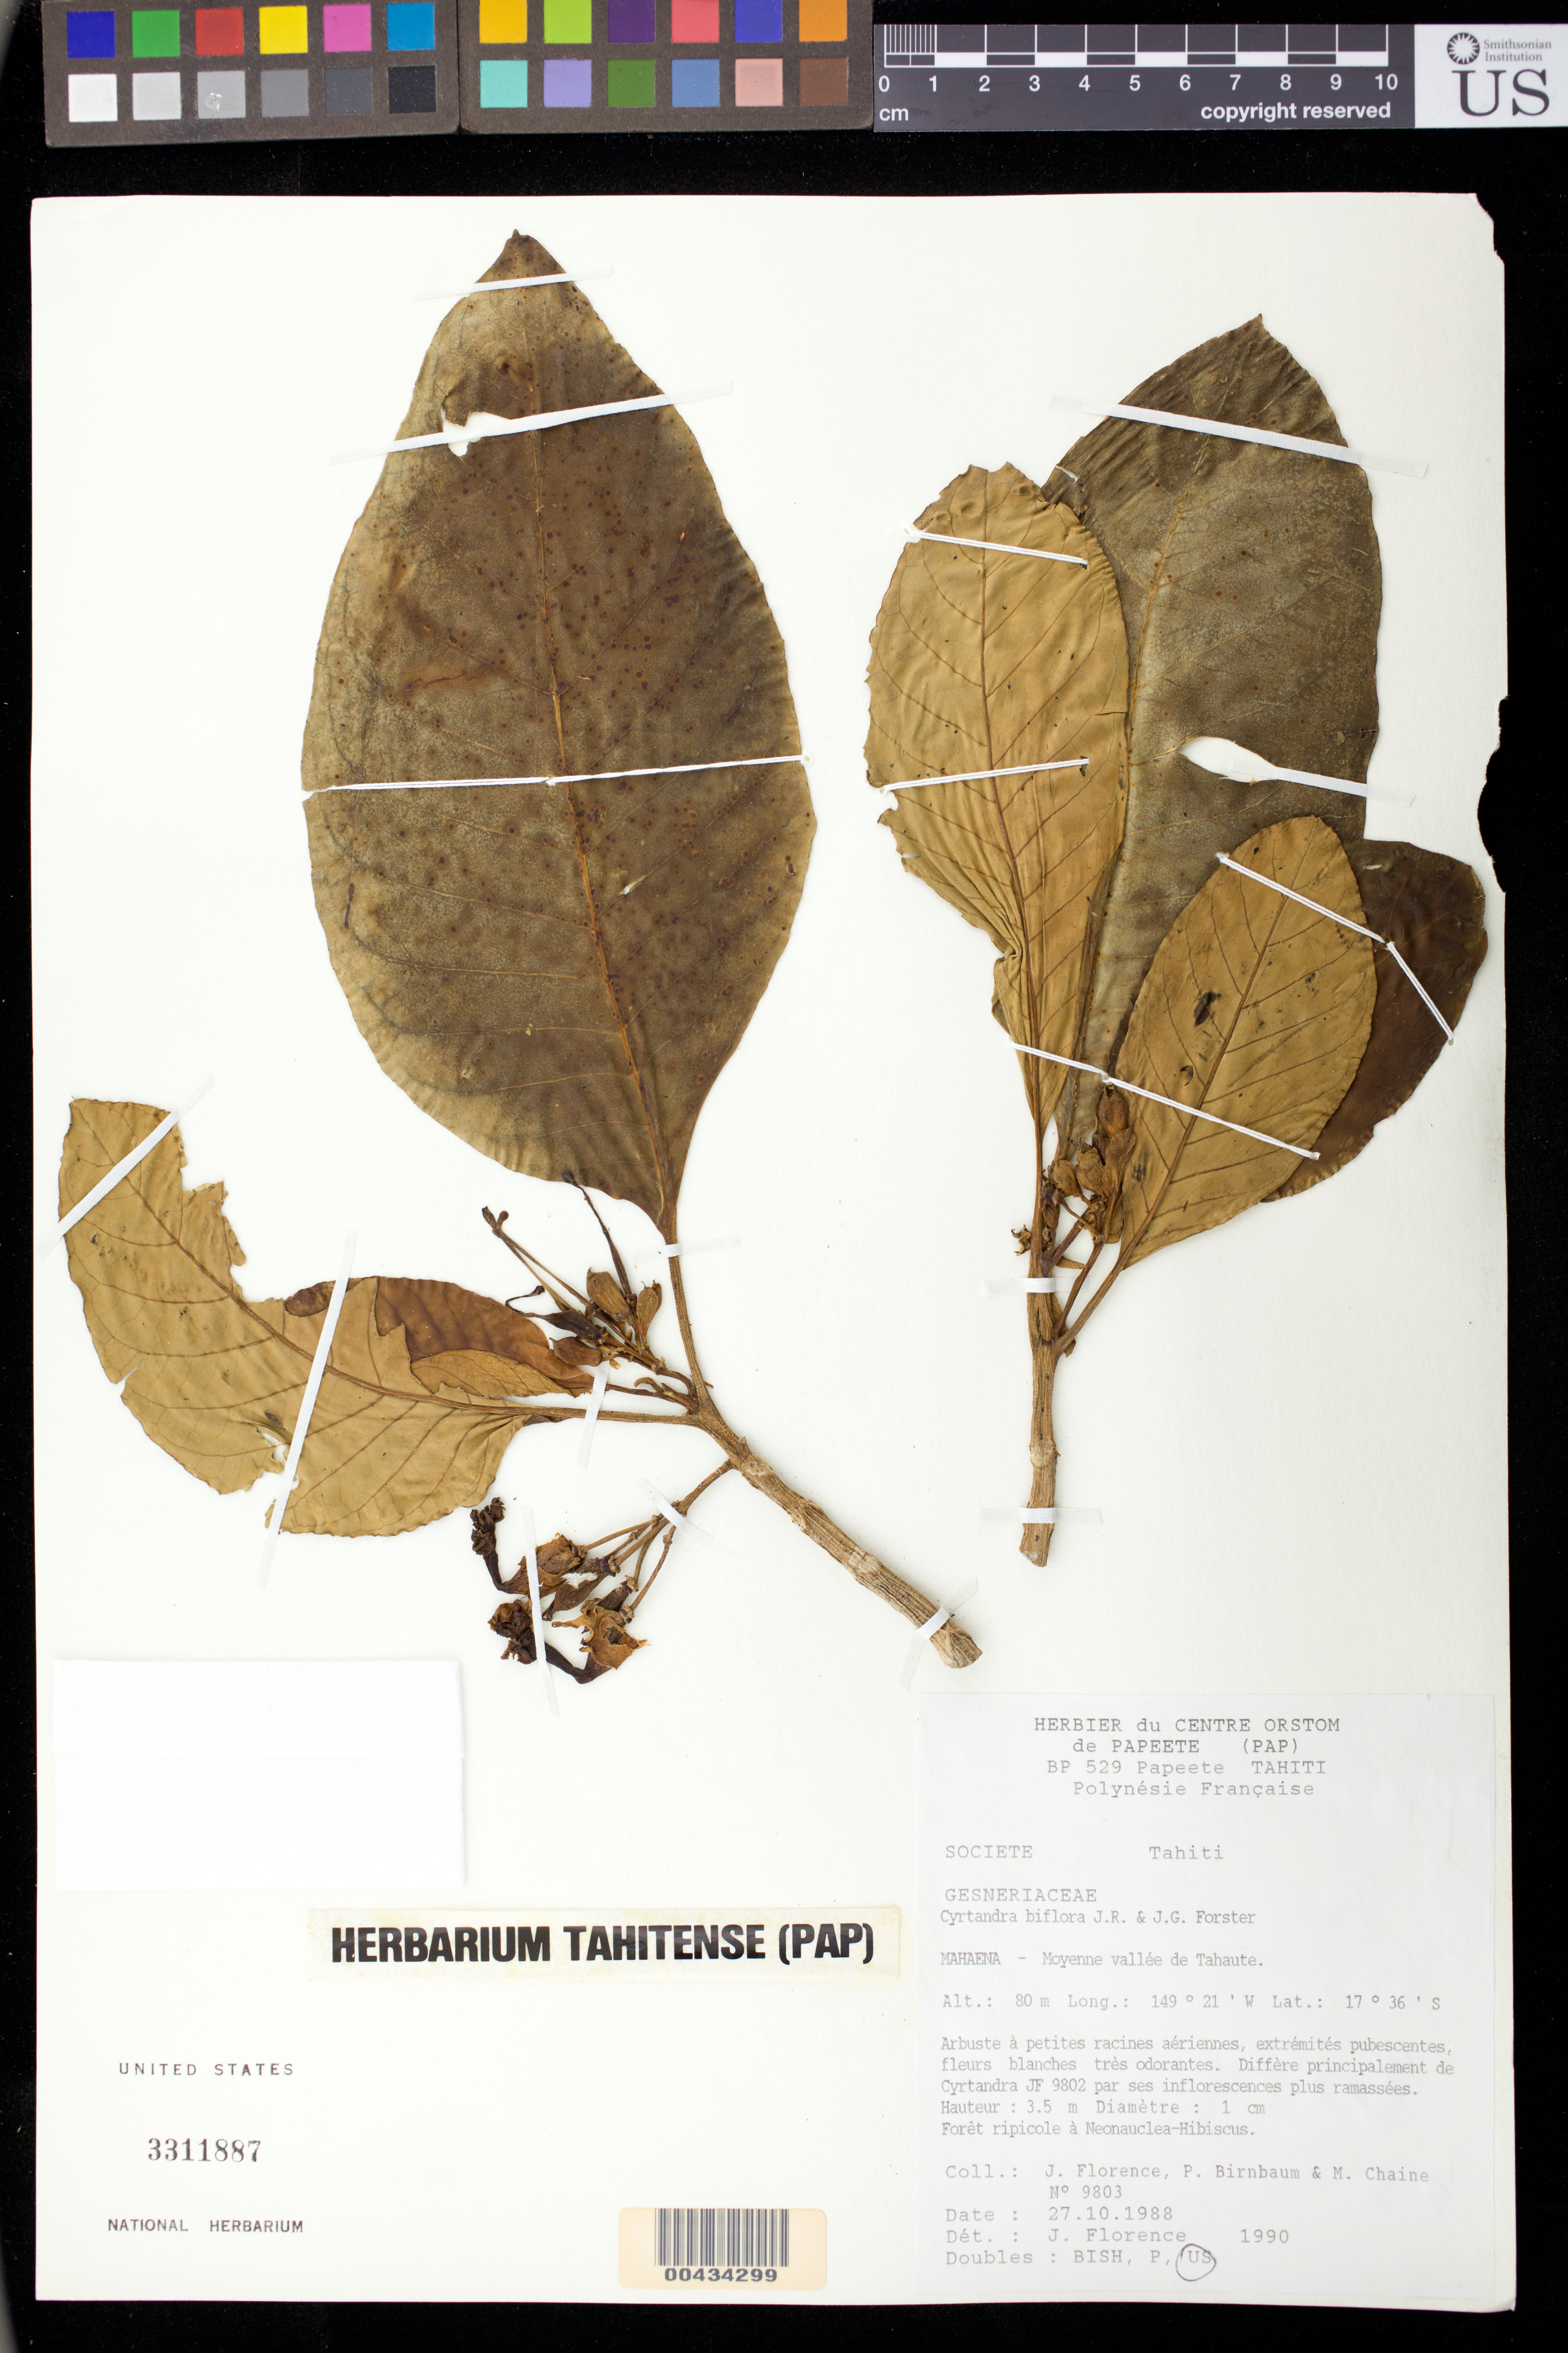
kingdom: Plantae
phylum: Tracheophyta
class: Magnoliopsida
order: Lamiales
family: Gesneriaceae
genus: Cyrtandra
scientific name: Cyrtandra biflora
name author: Hook. & Arn.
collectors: J. Florence, P. Birnbaum & M. Chaine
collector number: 9803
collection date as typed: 27 Oct 1988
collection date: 1988-10-27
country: French Polynesia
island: Tahiti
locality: Papeete, mahaena, moyenne vallee de tahaute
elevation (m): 80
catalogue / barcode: US 3311887